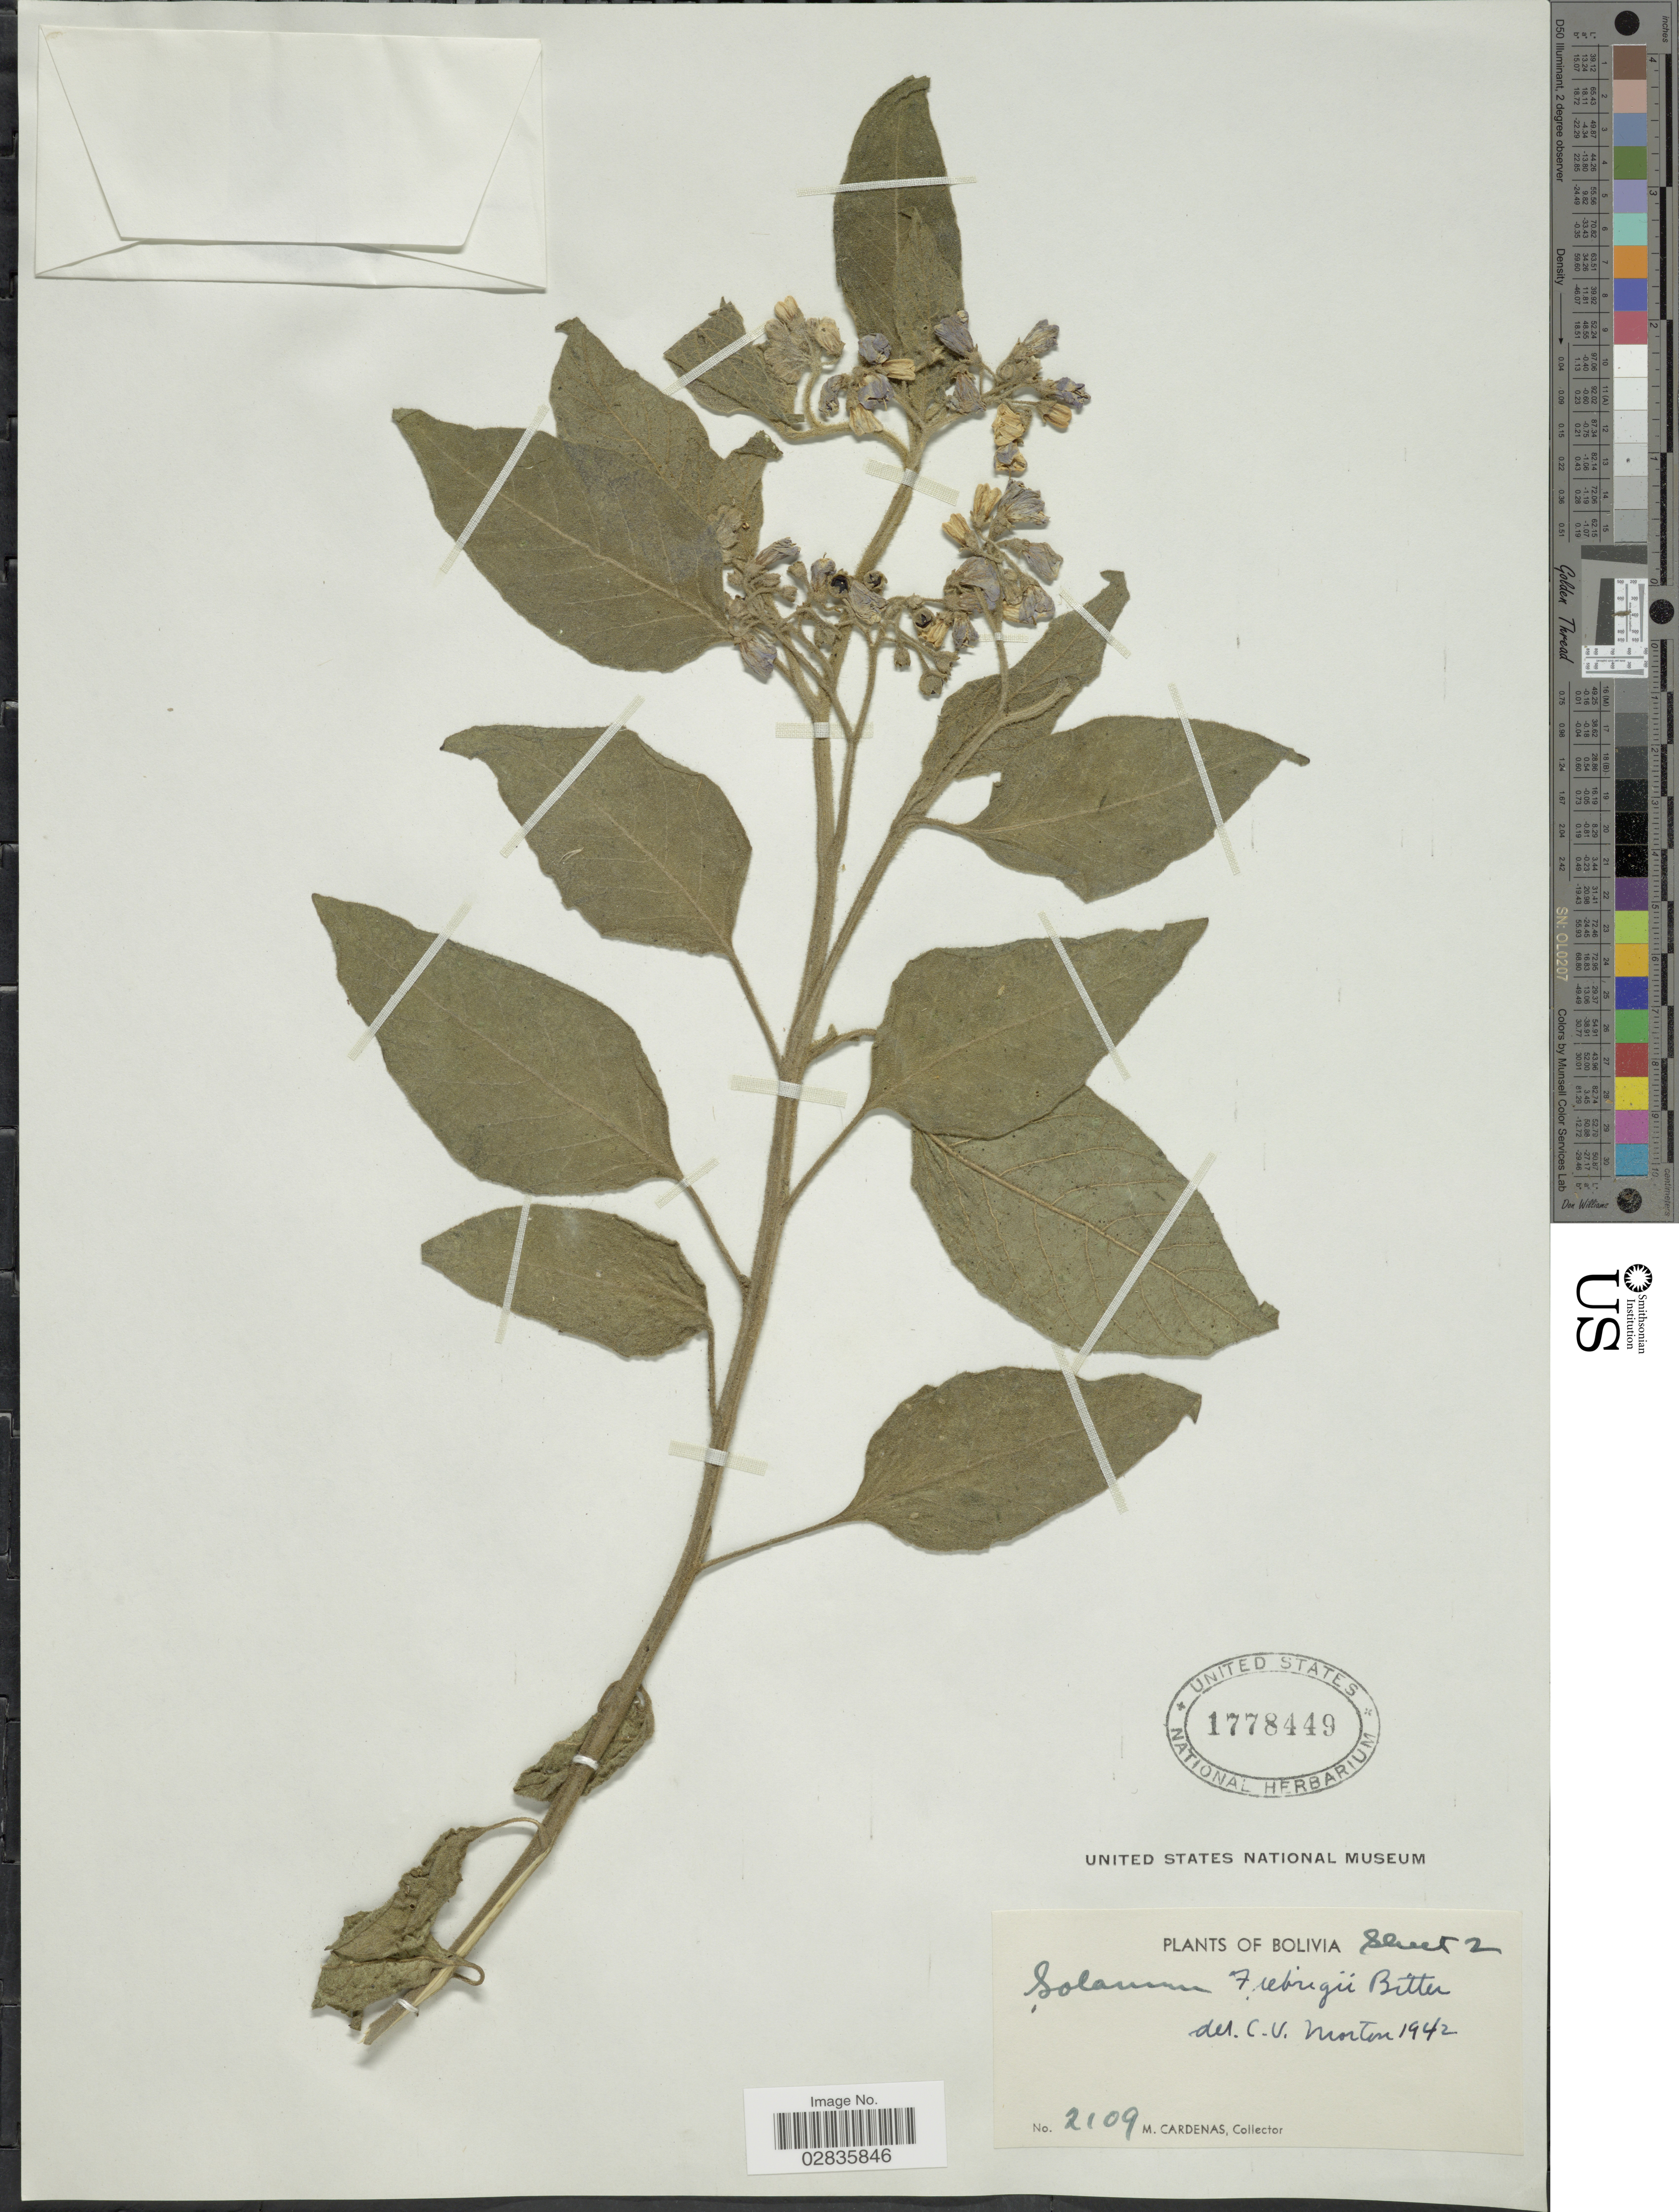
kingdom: Plantae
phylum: Tracheophyta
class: Magnoliopsida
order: Solanales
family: Solanaceae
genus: Solanum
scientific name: Solanum fiebrigii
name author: Bitter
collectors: M. Cárdenas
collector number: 2109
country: Bolivia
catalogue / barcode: US 1778449